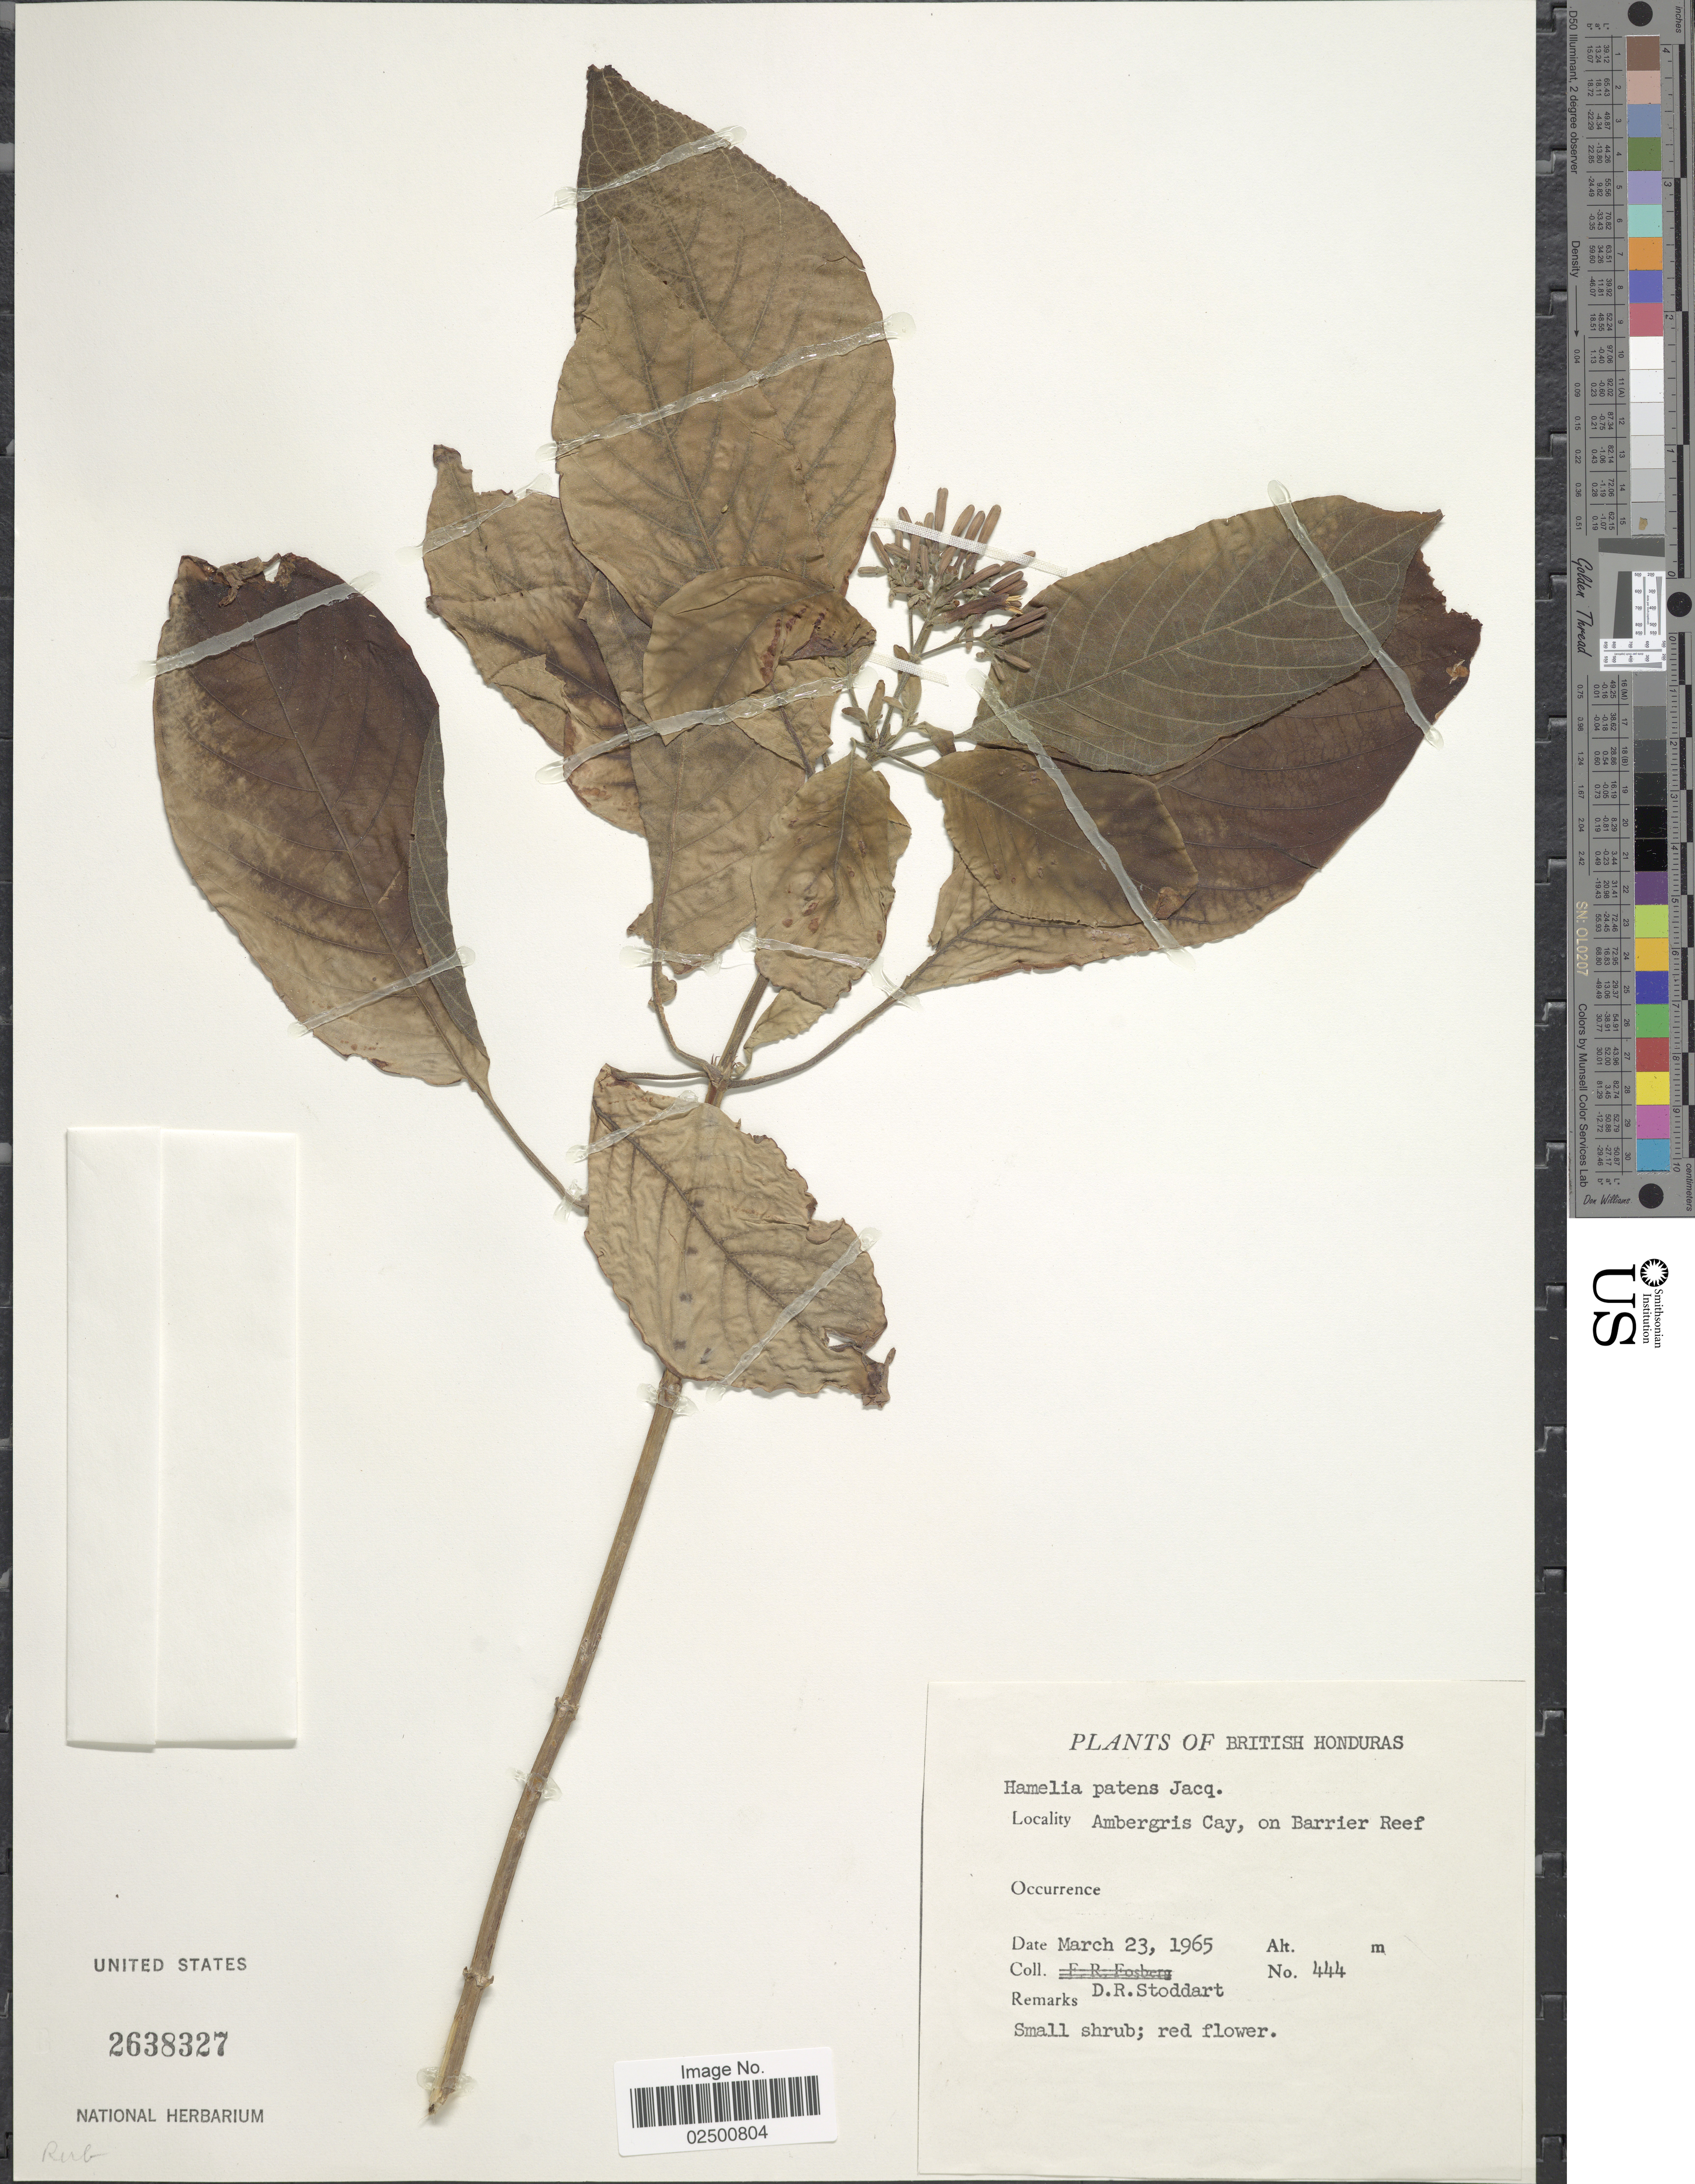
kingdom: Plantae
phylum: Tracheophyta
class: Magnoliopsida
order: Gentianales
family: Rubiaceae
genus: Hamelia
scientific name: Hamelia patens var. patens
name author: Jacq.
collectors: D. R. Stoddart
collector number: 444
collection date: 1965-03-23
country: Belize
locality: British Honduras. Ambergris Cay, on Barrier Reef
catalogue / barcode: US 2638327